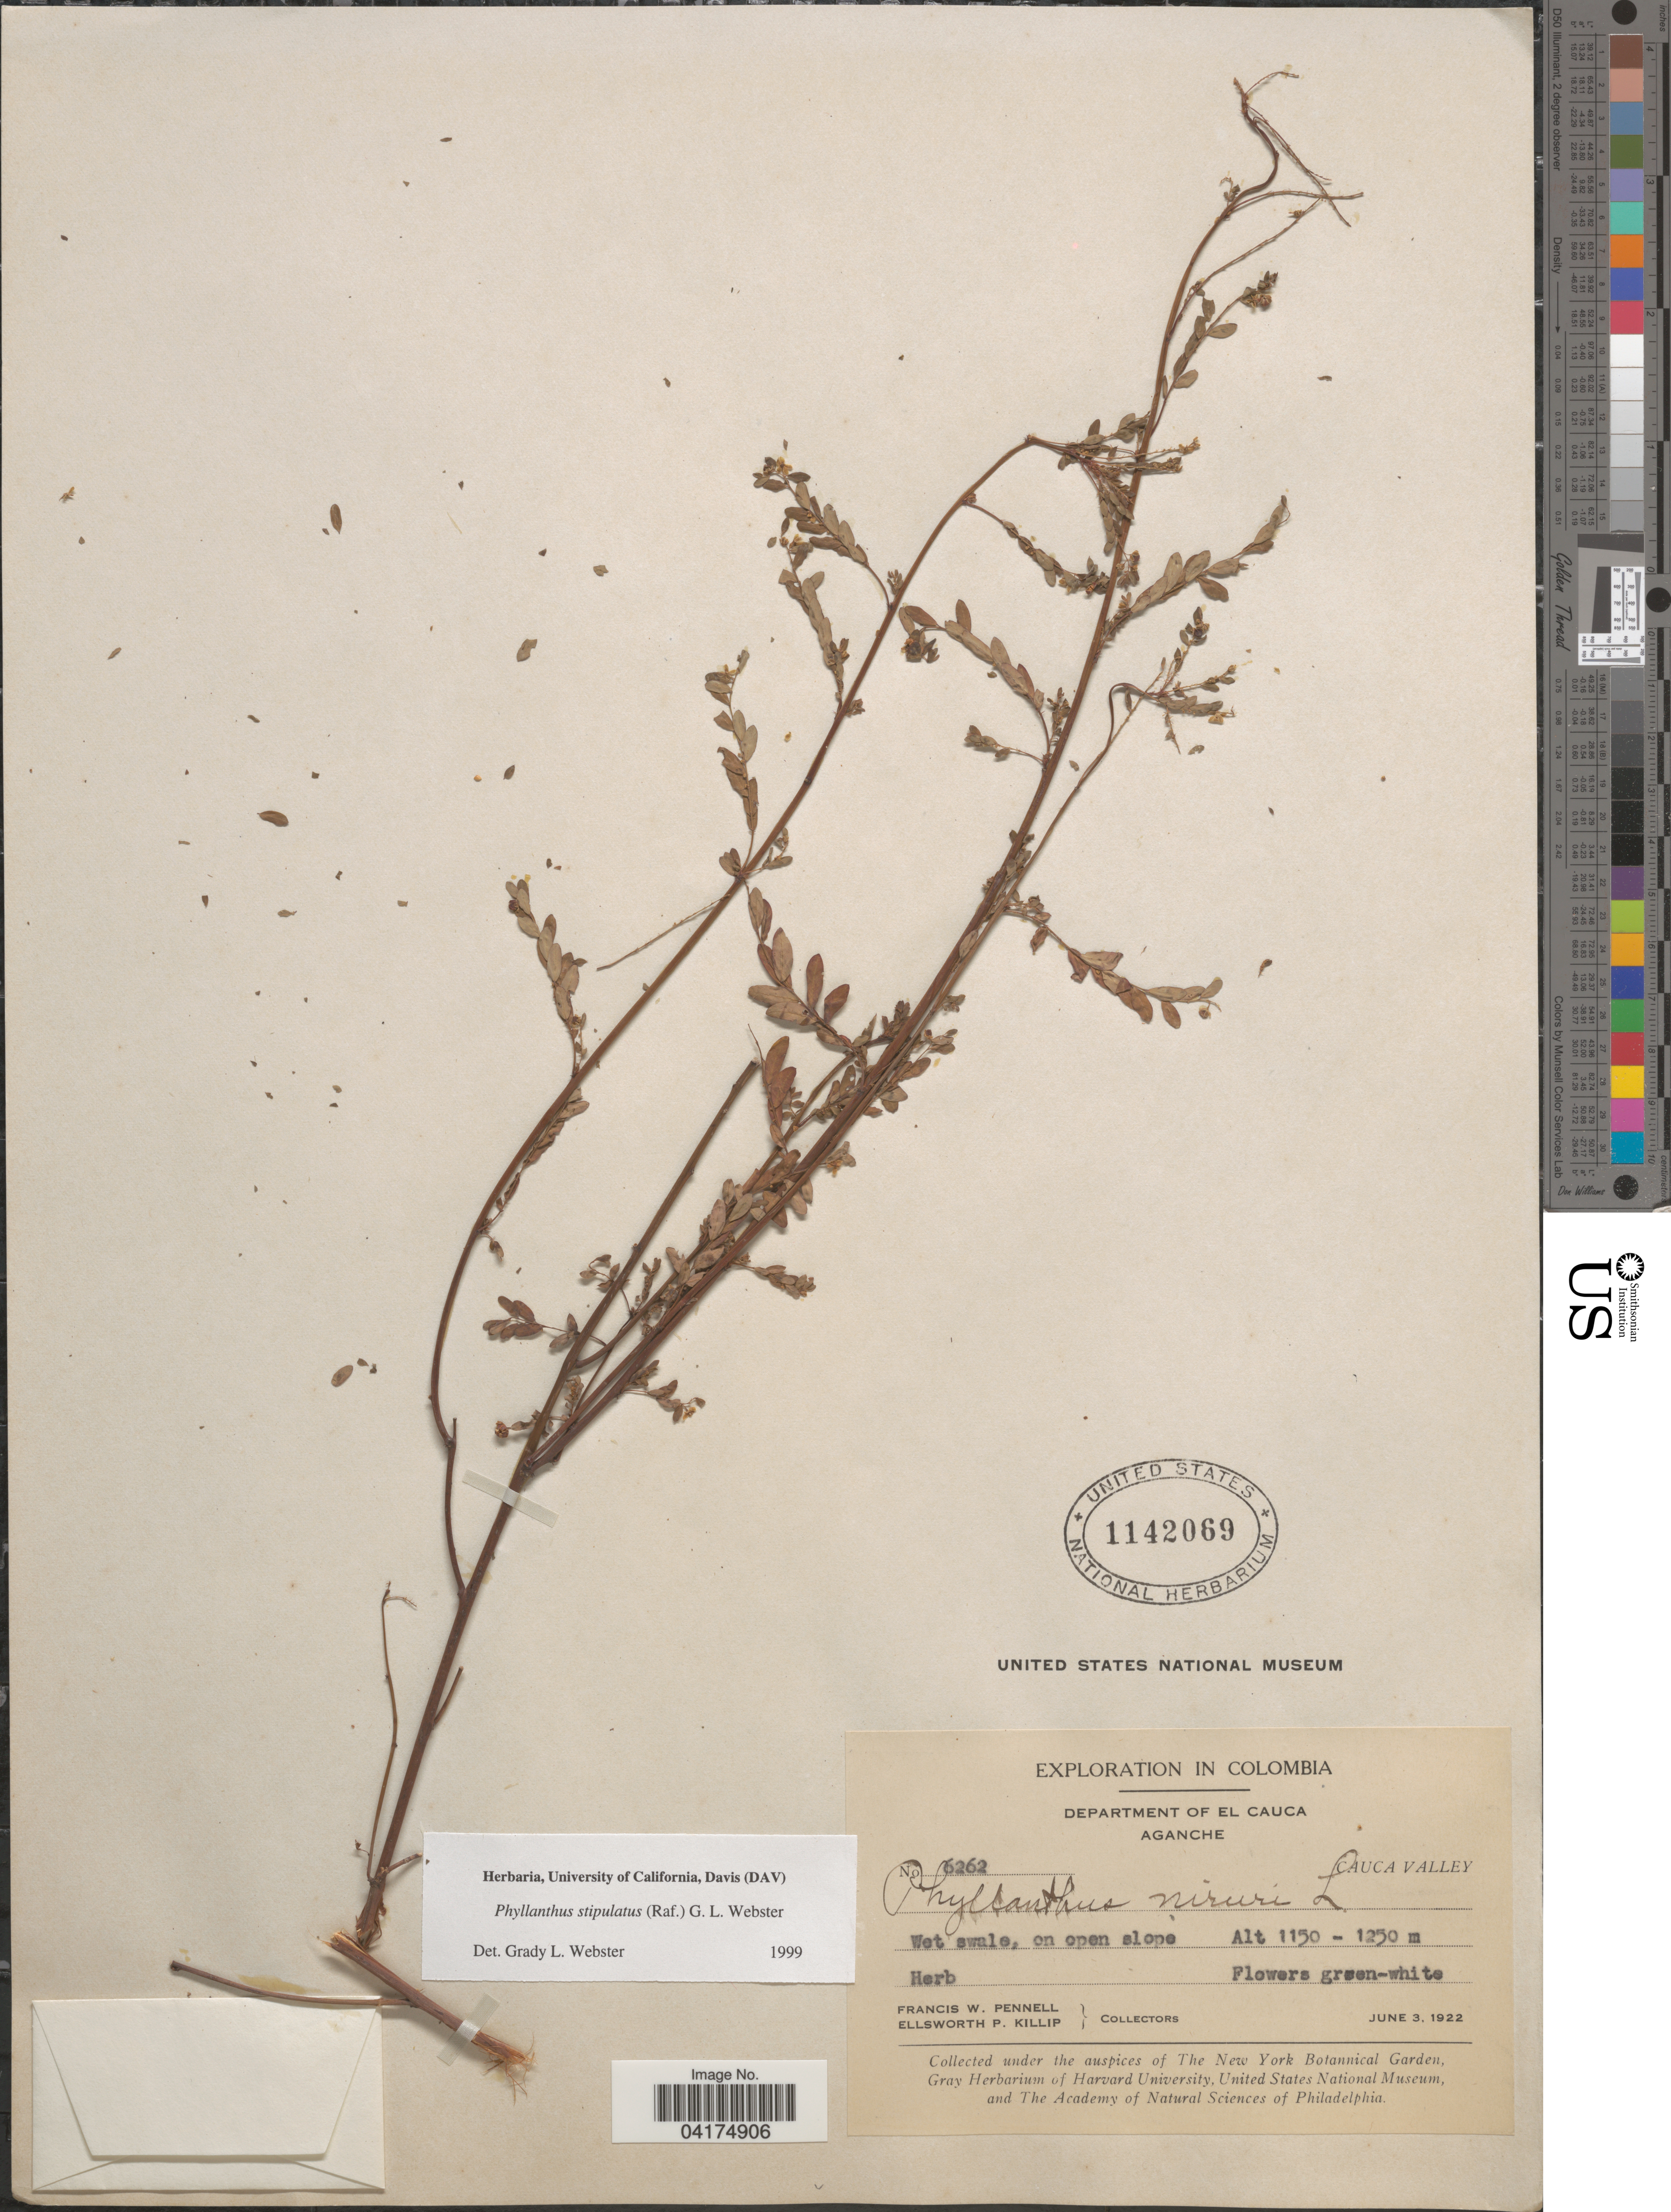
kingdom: Plantae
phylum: Tracheophyta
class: Magnoliopsida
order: Malpighiales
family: Phyllanthaceae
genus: Phyllanthus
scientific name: Phyllanthus stipulatus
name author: (Raf.) G.L. Webster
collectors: F. W. Pennell & E. P. Killip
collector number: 6262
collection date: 1922-06-03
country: Colombia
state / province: Cauca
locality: Exploration in Colombia. Department of El Cauca. Aganche. Cauca Valley. Wet swale, on open slope.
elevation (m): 1150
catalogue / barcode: US 1142069